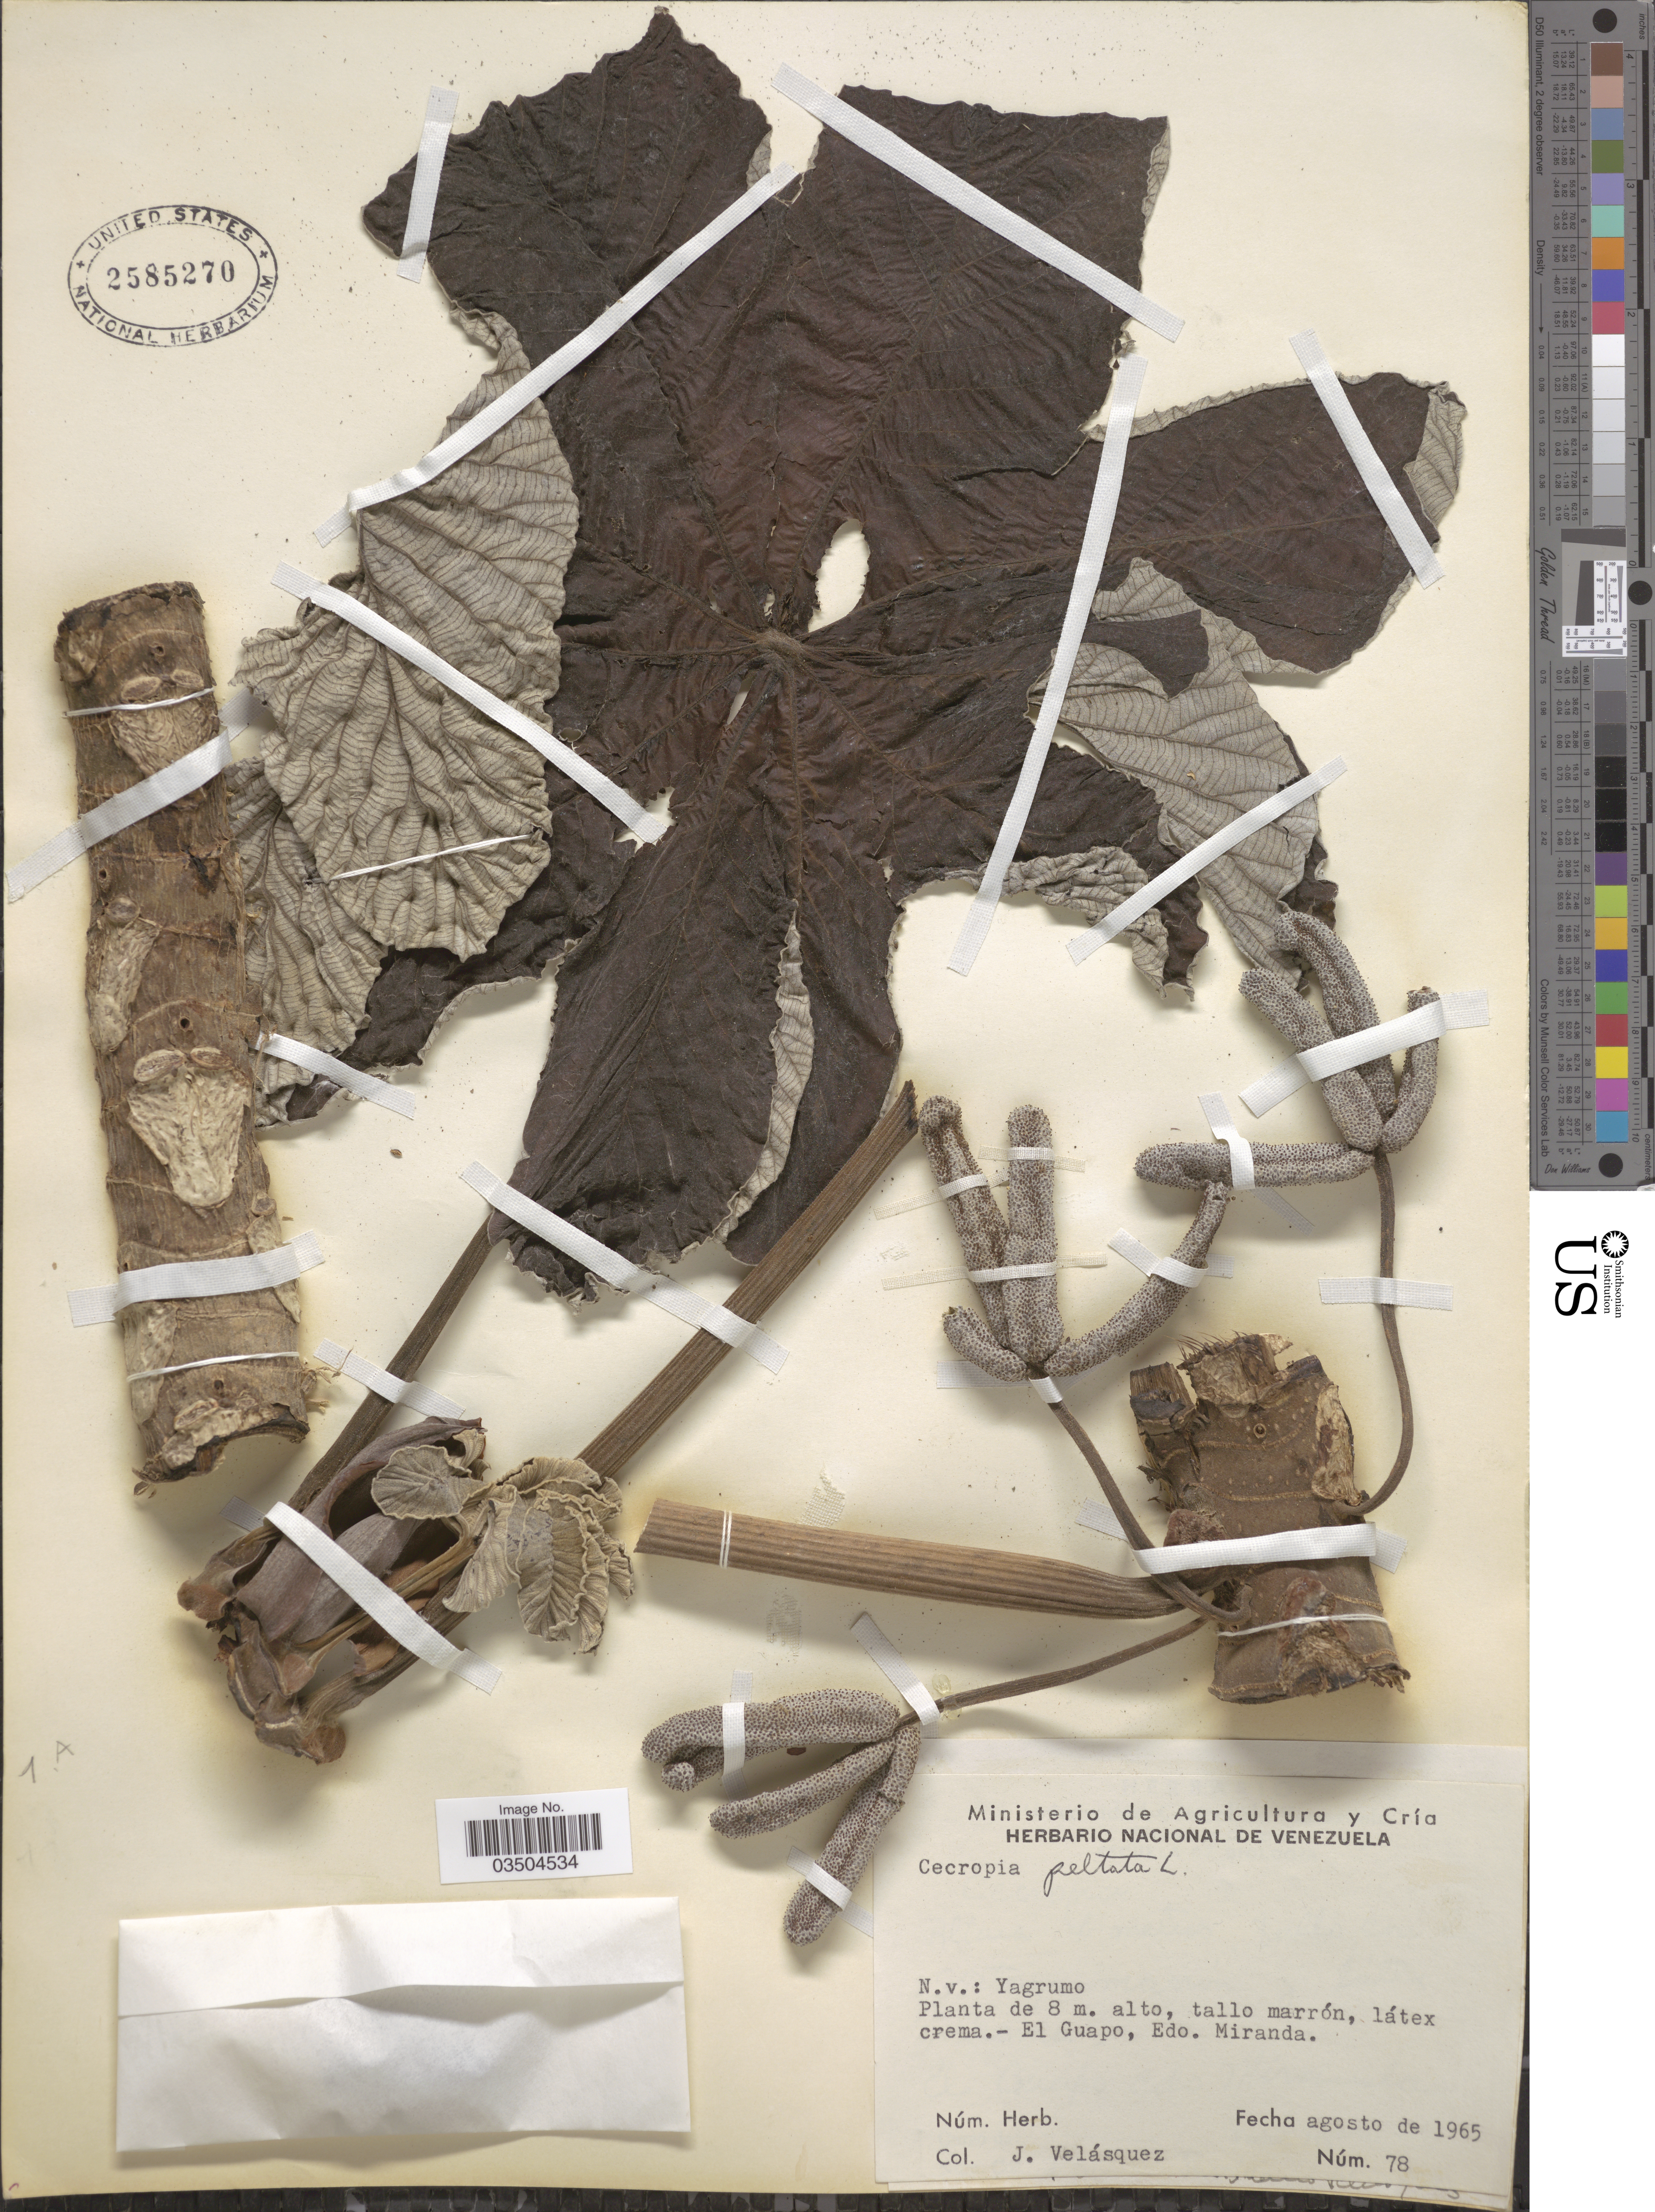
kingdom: Plantae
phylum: Tracheophyta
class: Magnoliopsida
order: Rosales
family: Urticaceae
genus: Cecropia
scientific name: Cecropia peltata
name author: L.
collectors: J. Velasquez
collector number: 78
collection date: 1965-08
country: Venezuela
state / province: Miranda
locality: El Guapo.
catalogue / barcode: US 2585270